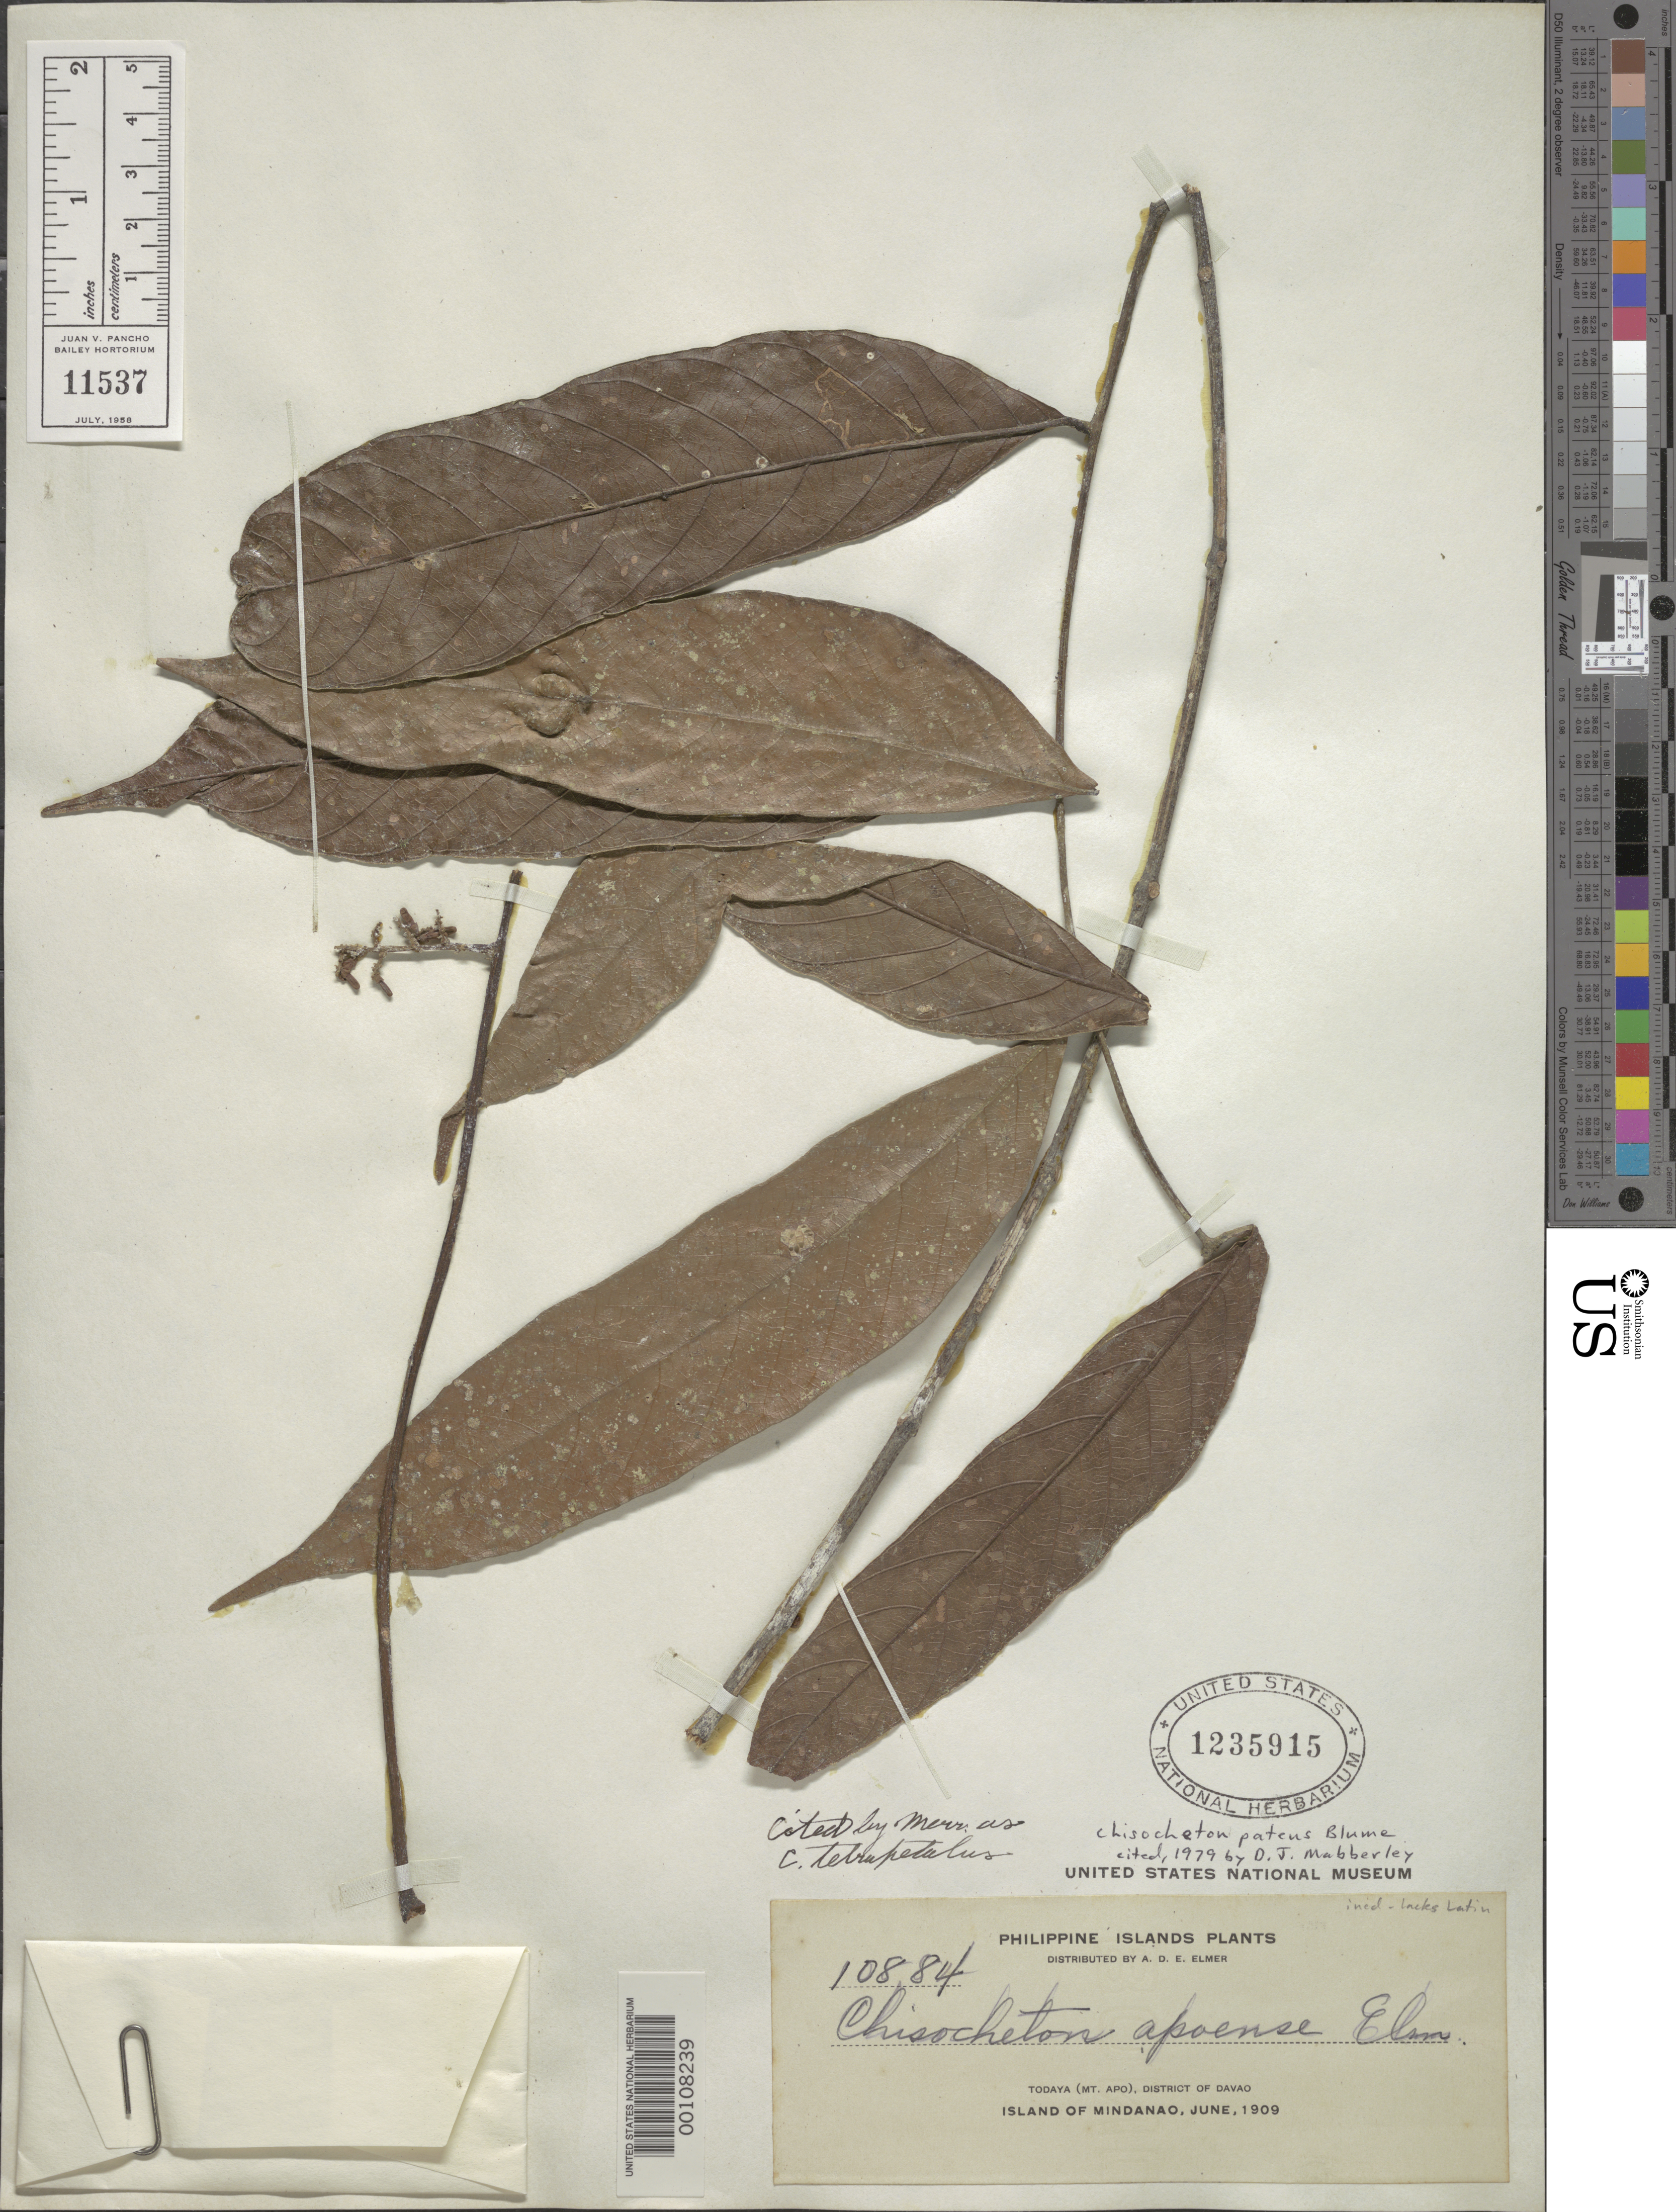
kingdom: Plantae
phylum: Tracheophyta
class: Magnoliopsida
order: Sapindales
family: Meliaceae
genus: Chisocheton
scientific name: Chisocheton patens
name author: Blume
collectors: A. D. E. Elmer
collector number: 10884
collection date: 1909-06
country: Philippines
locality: Philippine Islands. Todaya (Mt. Apo), District of Davao. Island of Mindanao.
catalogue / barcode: US 1235915